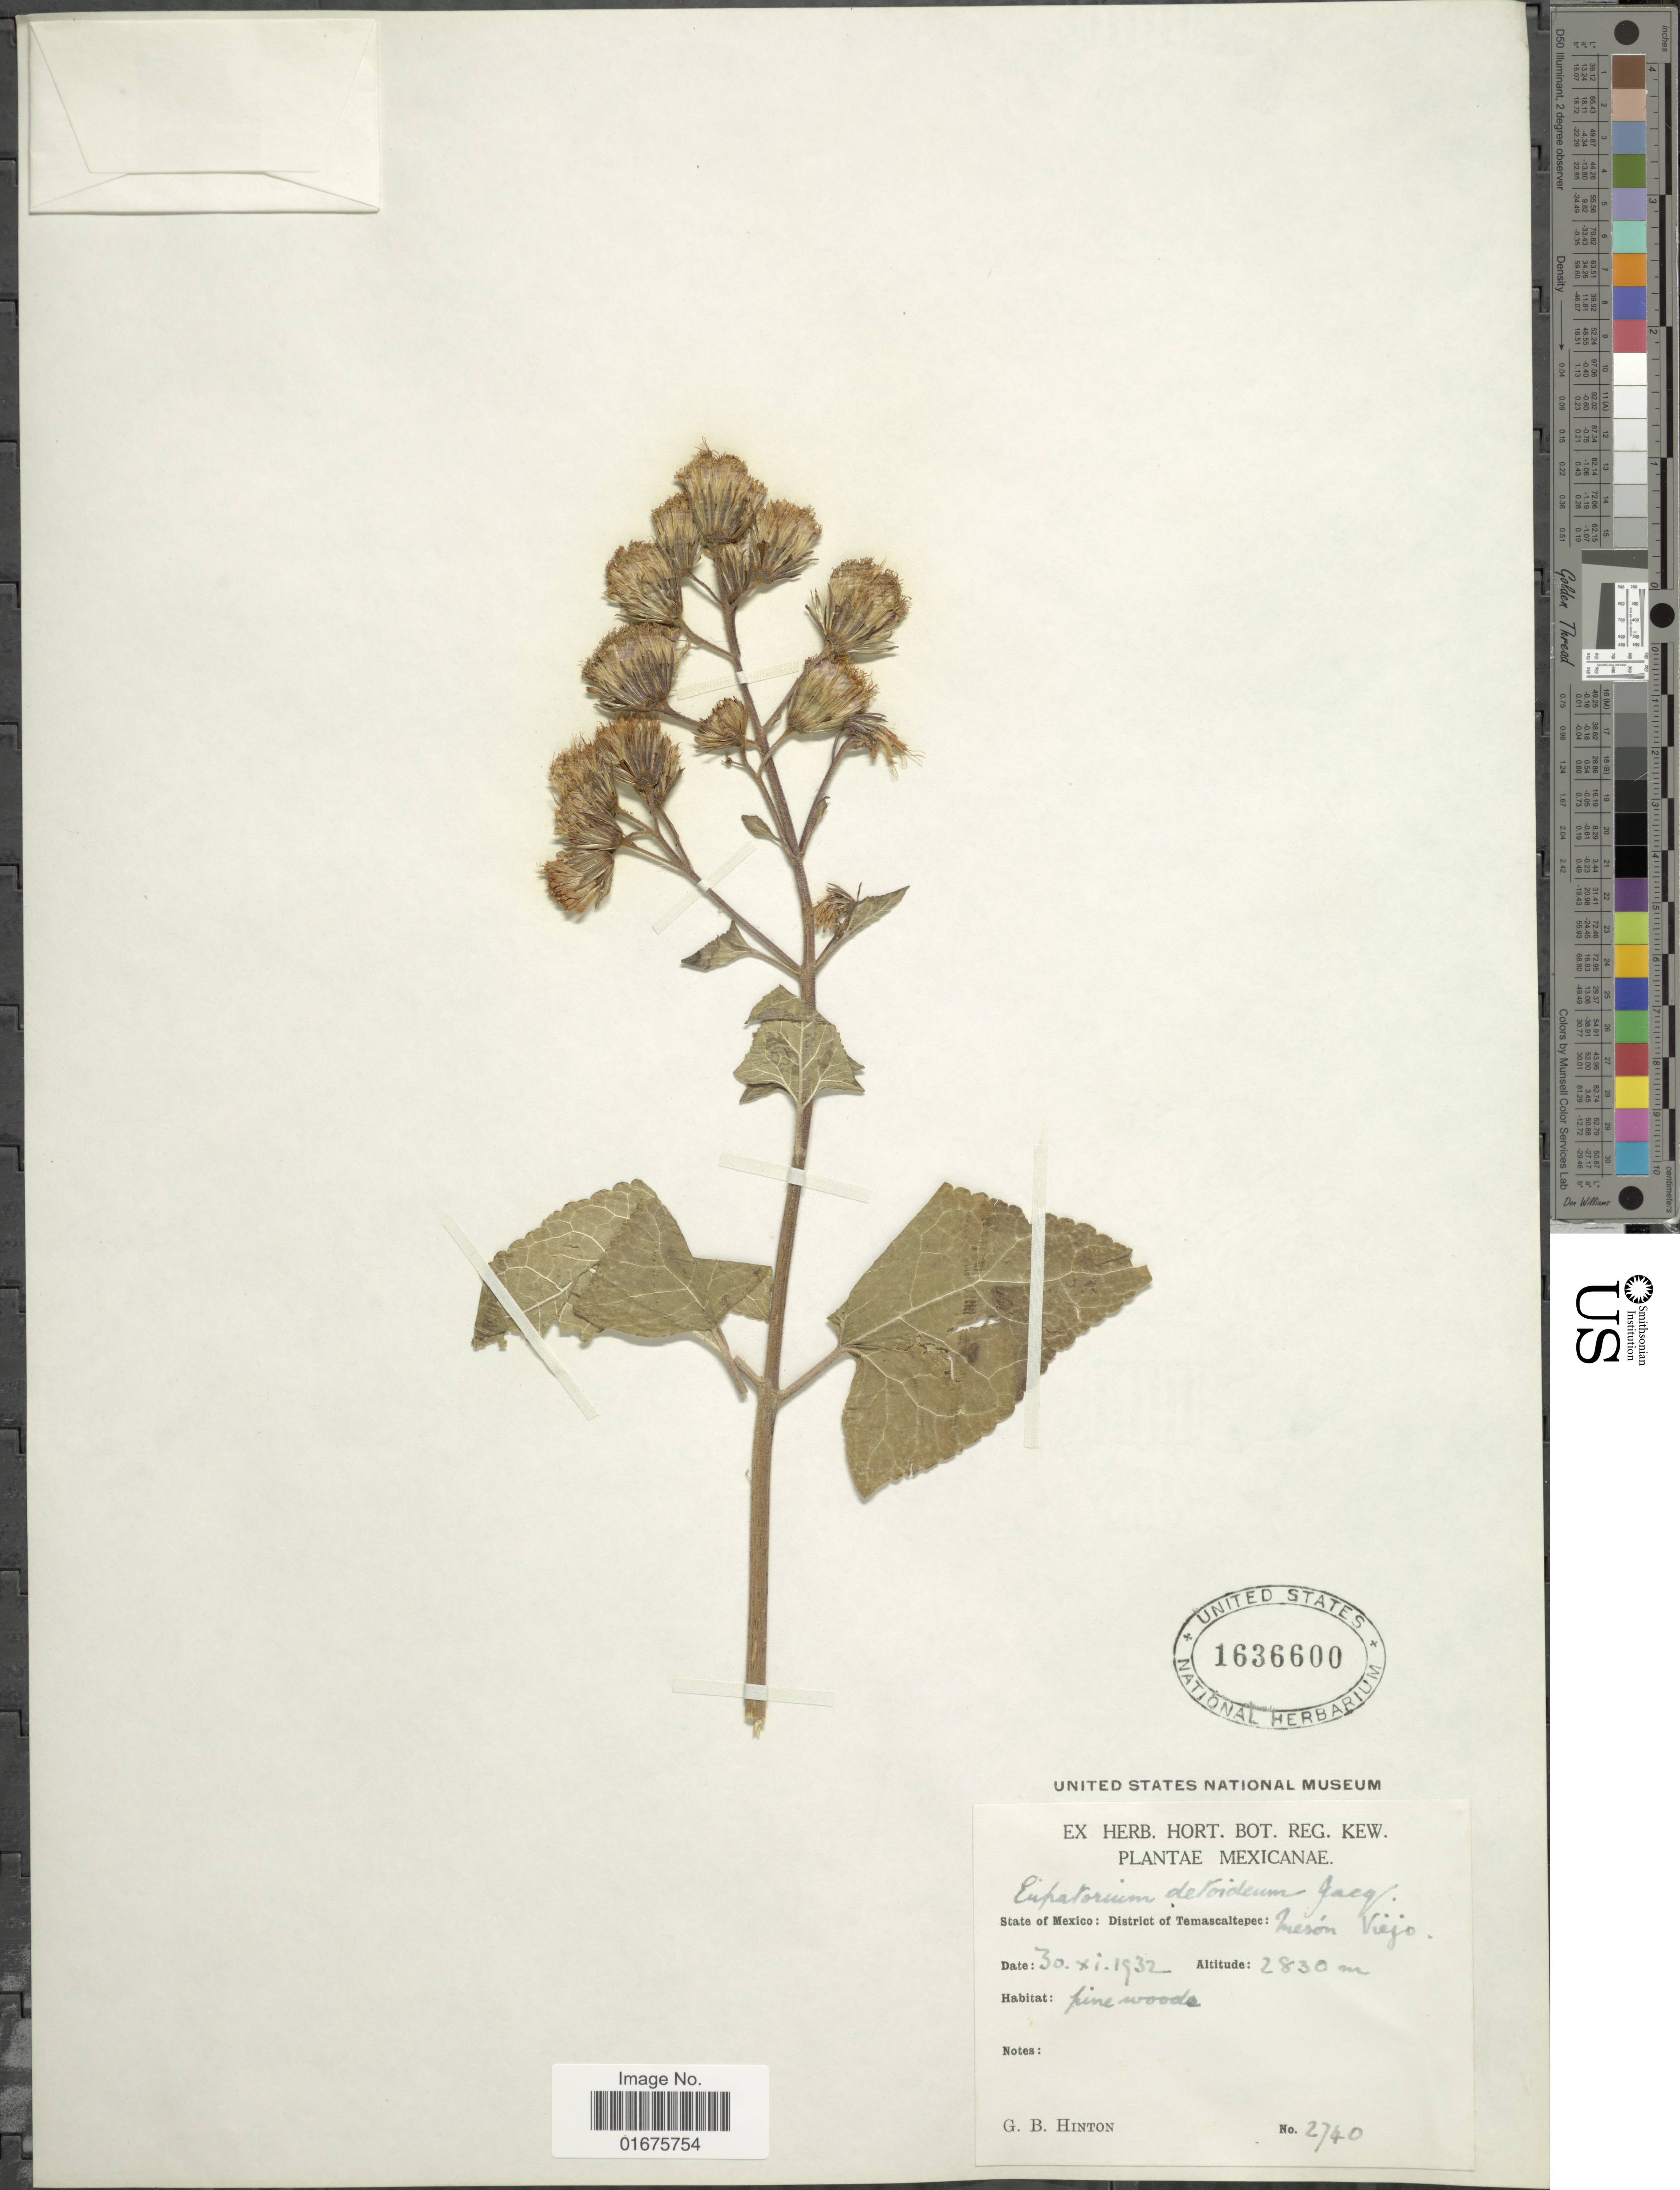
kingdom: Plantae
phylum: Tracheophyta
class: Magnoliopsida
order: Asterales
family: Asteraceae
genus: Ageratina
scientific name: Ageratina deltoidea (Jacq.) H. Rob. & R.M. King, ined.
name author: (Jacq.) H. Rob. & R.M. King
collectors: G. B. Hinton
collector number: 2740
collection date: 1932-11-30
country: Mexico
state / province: México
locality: District of Temascaltepec: Meson Viejo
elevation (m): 2830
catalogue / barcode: US 1636600